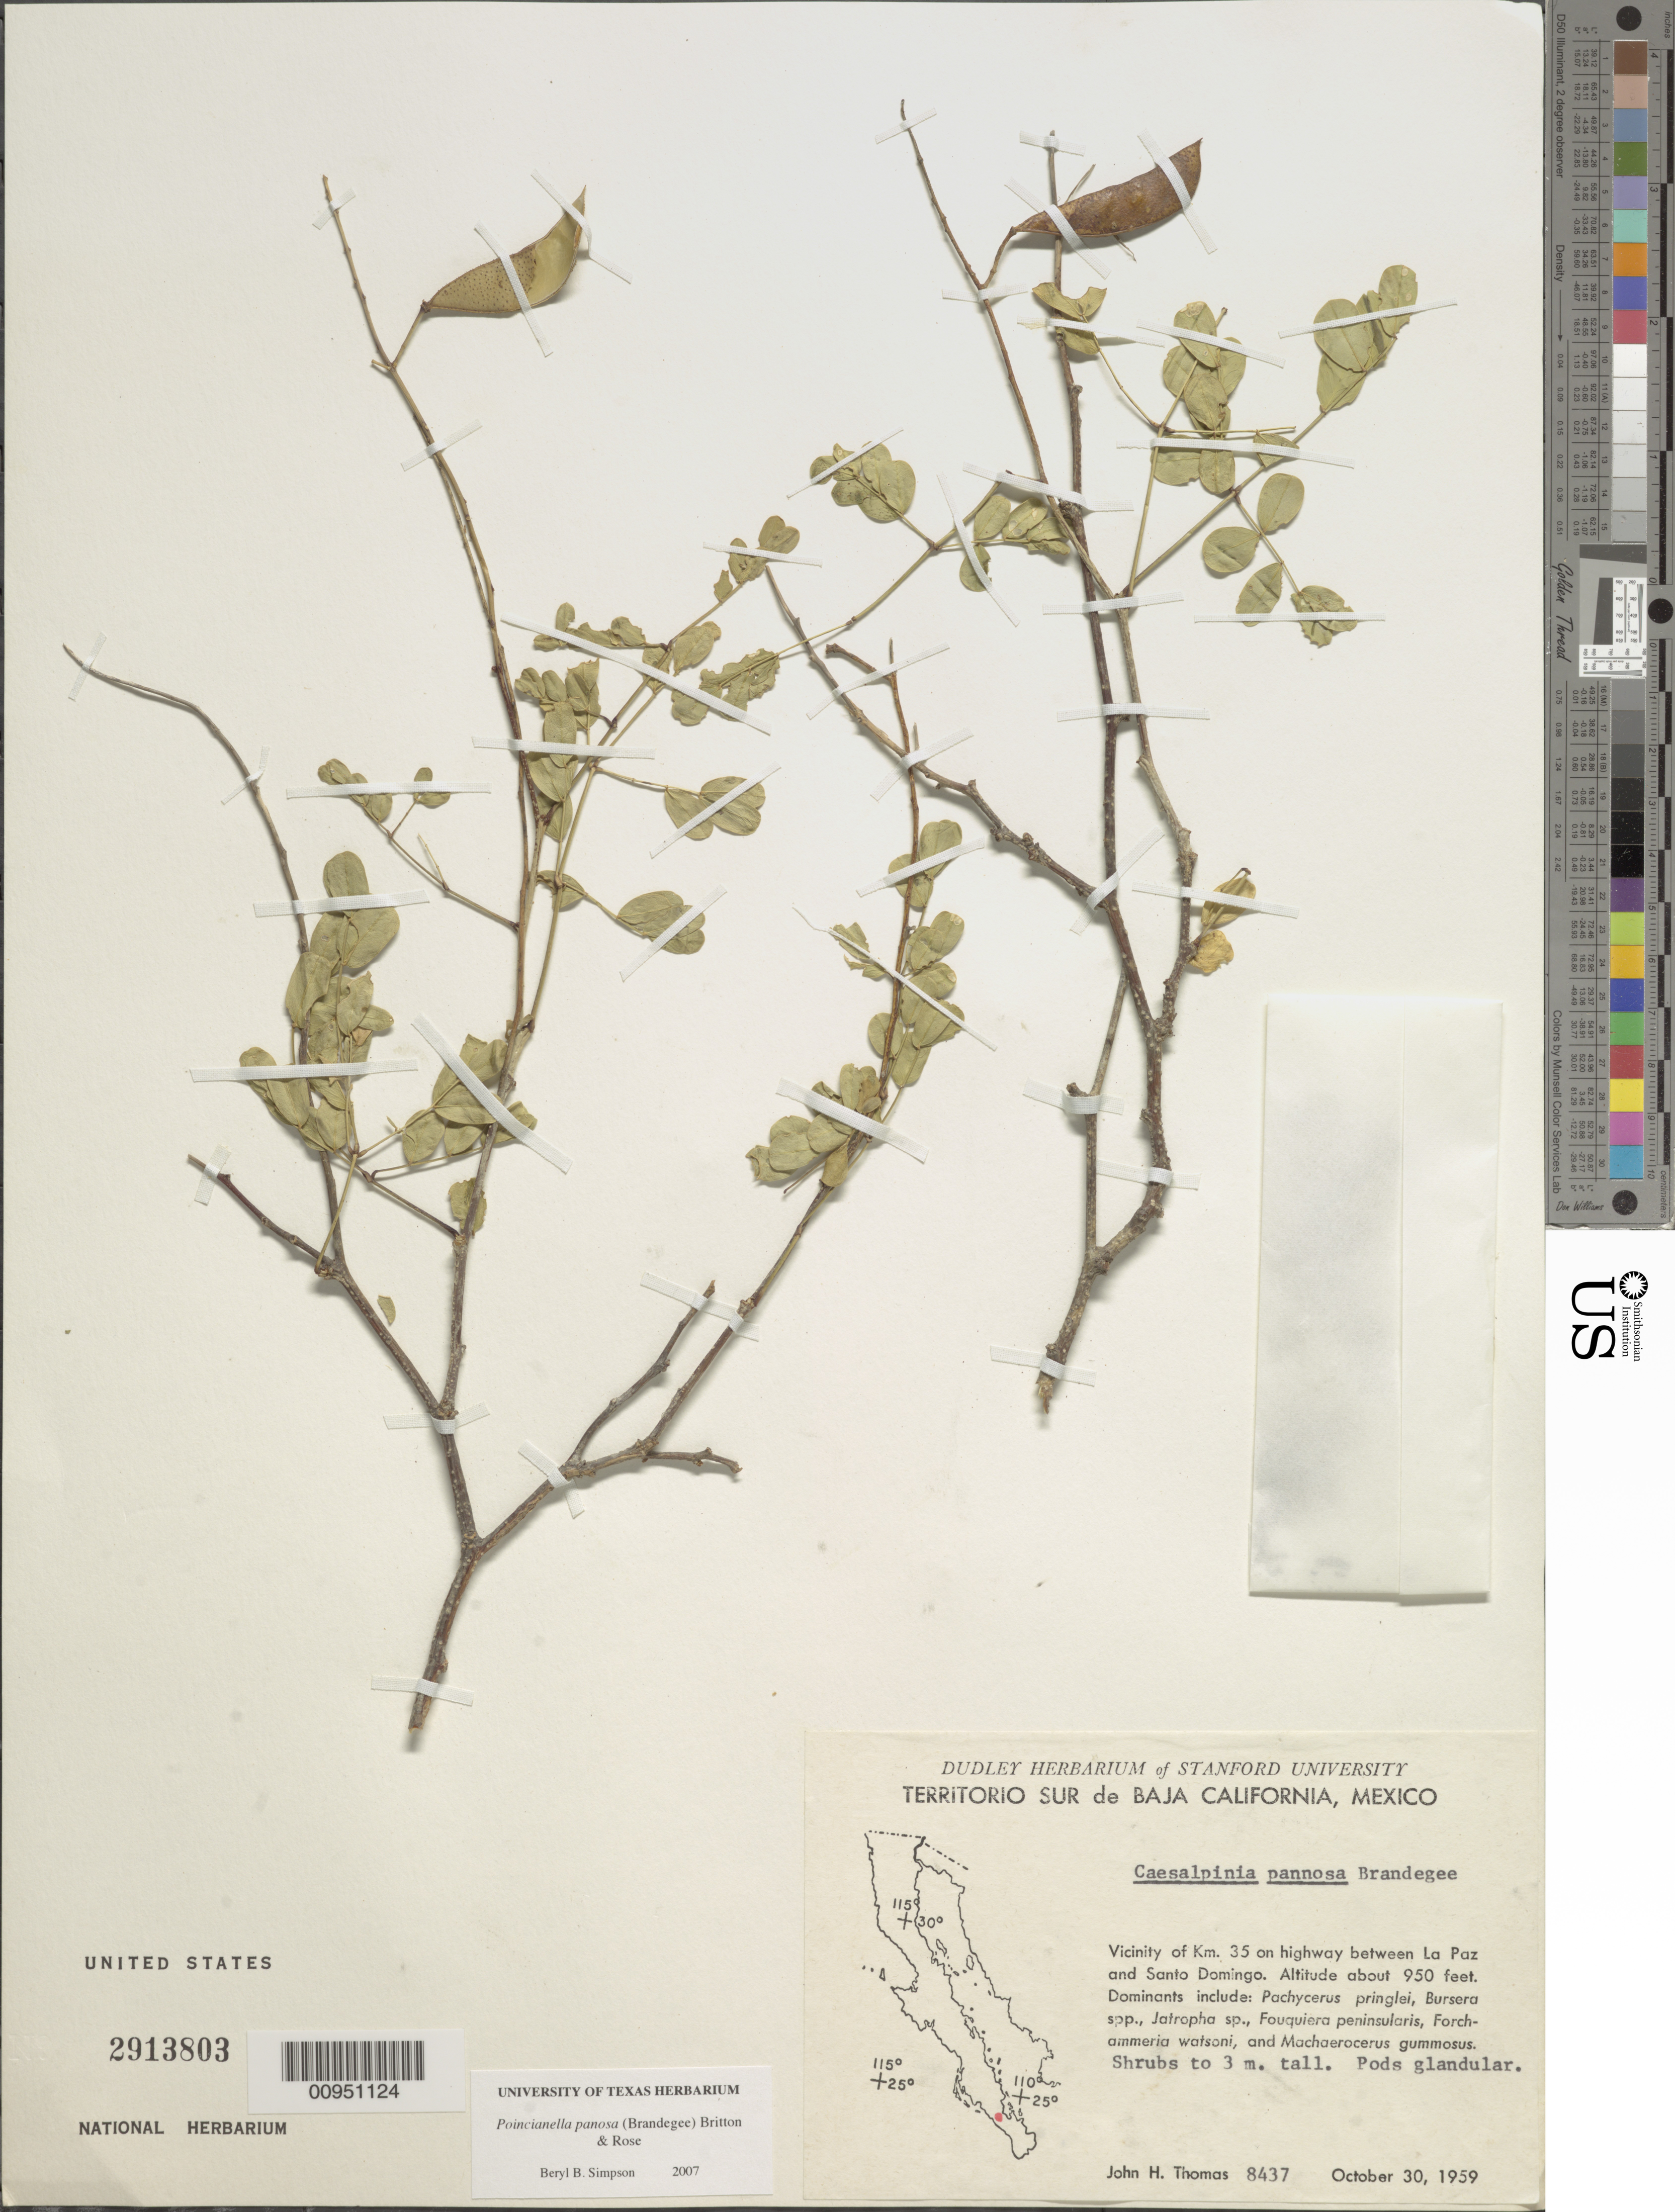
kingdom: Plantae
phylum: Tracheophyta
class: Magnoliopsida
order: Fabales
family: Fabaceae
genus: Erythrostemon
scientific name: Erythrostemon pannosus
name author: (K. Brandegee) Gagnon & G.P. Lewis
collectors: J. H. Thomas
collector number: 8437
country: Mexico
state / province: Baja California Sur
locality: Between La Paz and Santo Domingo.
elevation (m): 290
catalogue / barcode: US 2913803